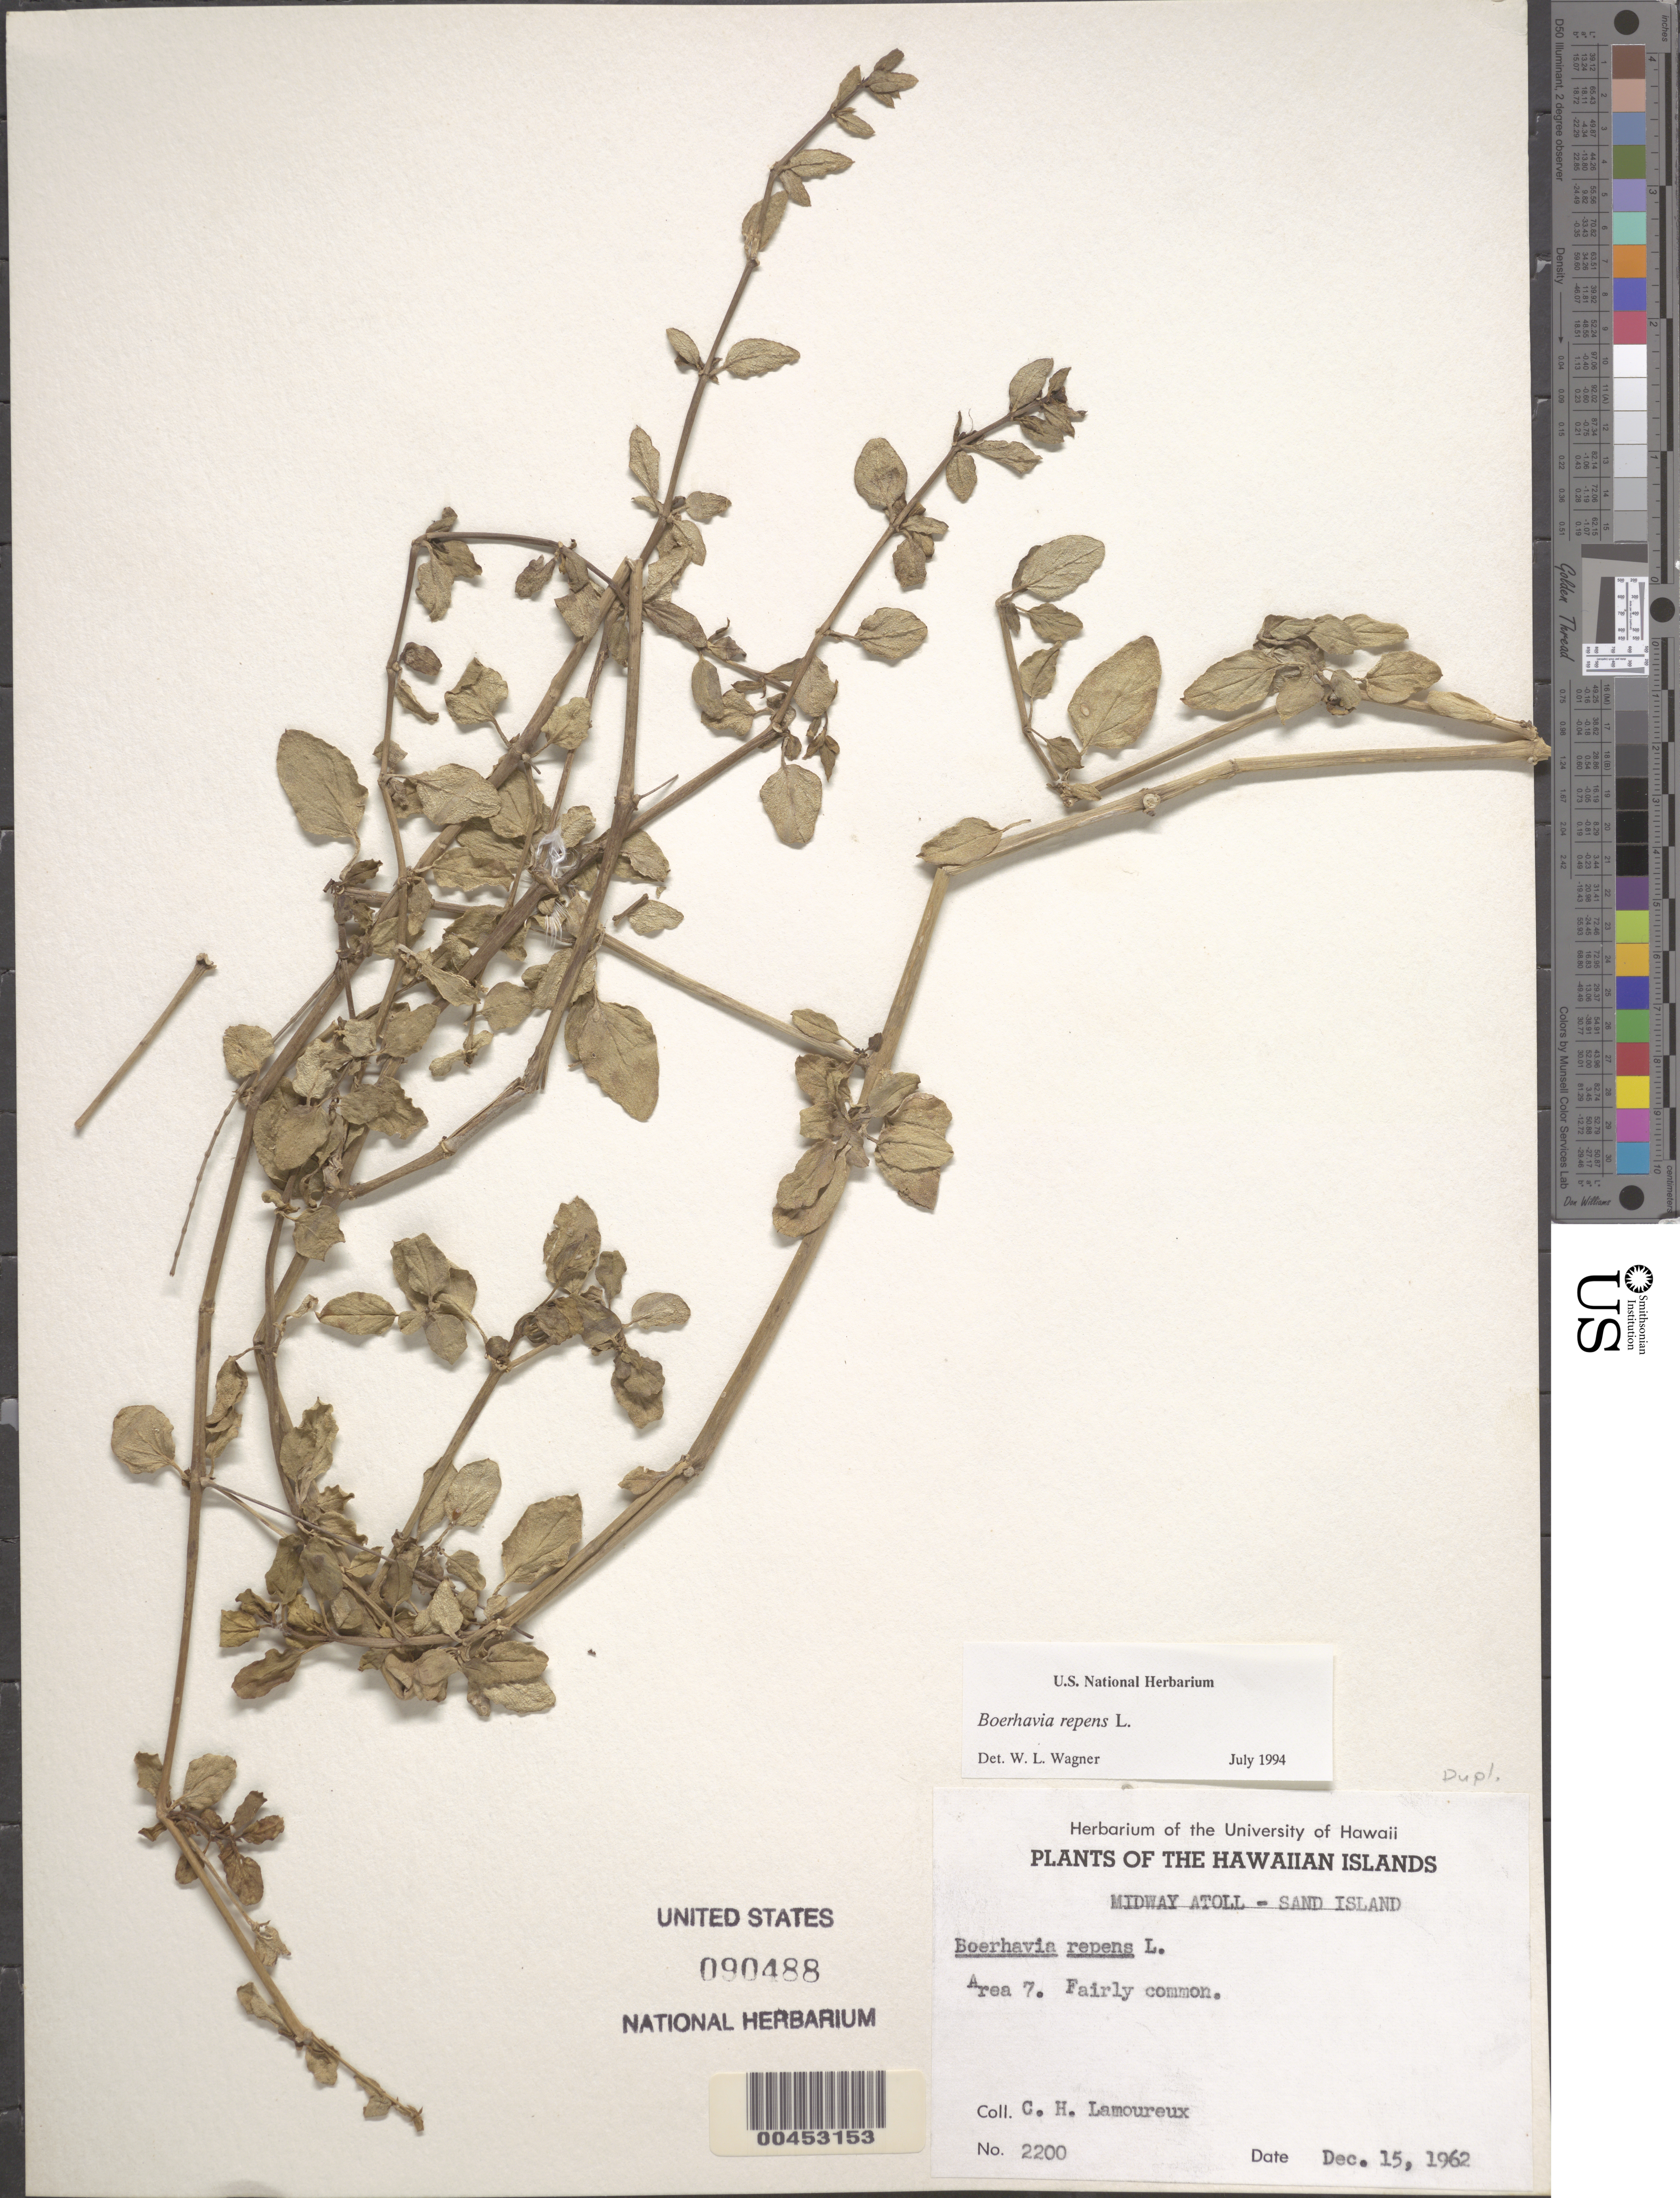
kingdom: Plantae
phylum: Tracheophyta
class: Magnoliopsida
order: Caryophyllales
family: Nyctaginaceae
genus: Boerhavia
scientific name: Boerhavia repens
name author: L.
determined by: Wagner, W. L., (BOT), Smithsonian Institution - National Museum of Natural History (UNITED STATES)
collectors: C. H. Lamoureux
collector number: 2200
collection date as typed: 15 Dec 1962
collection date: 1962-12-15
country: U.S. Administered Pacific Islands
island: Midway Atoll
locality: Area 7, Sand Islet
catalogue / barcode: US 90488